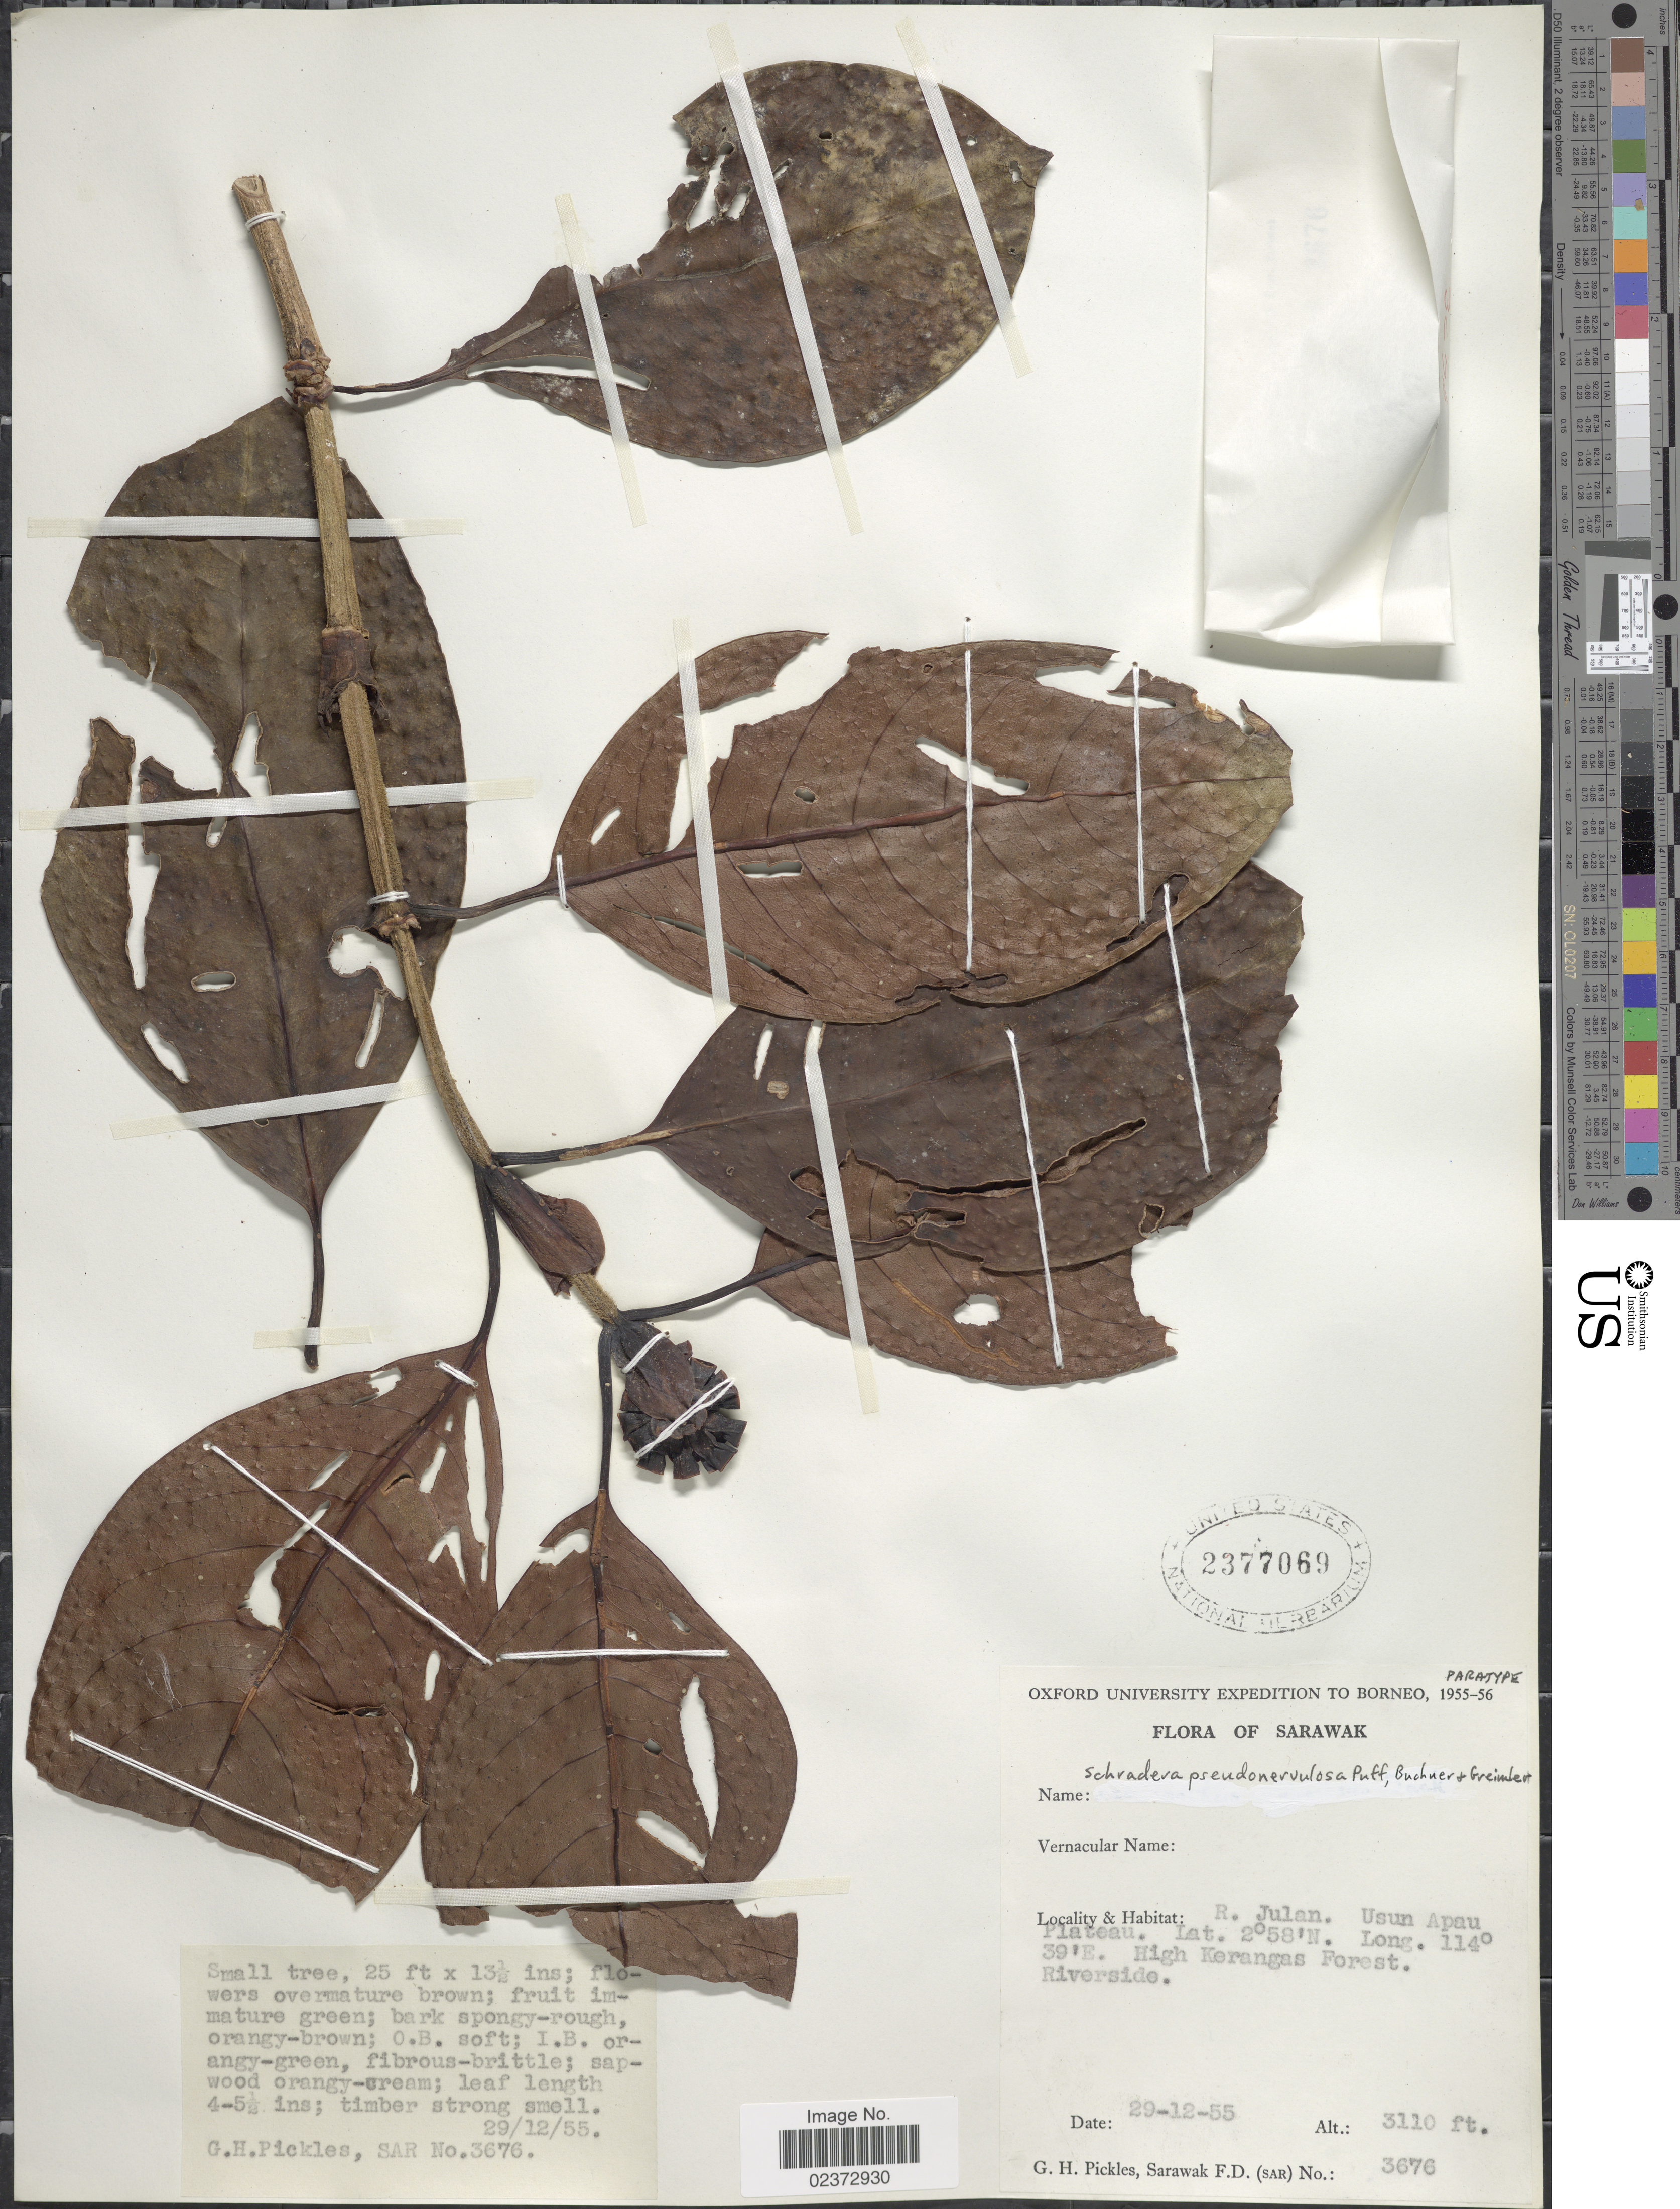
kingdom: Plantae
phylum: Tracheophyta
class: Magnoliopsida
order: Gentianales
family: Rubiaceae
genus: Schradera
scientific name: Schradera pseudonervulosa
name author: Puff et al.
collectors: G. Pickles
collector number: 3676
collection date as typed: Transcribed d/m/y: 29/12/55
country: Malaysia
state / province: Sarawak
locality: R. Julan. Usun Apau Plateau. High Kerangas Forest. Riverside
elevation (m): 948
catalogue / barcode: US 2377069